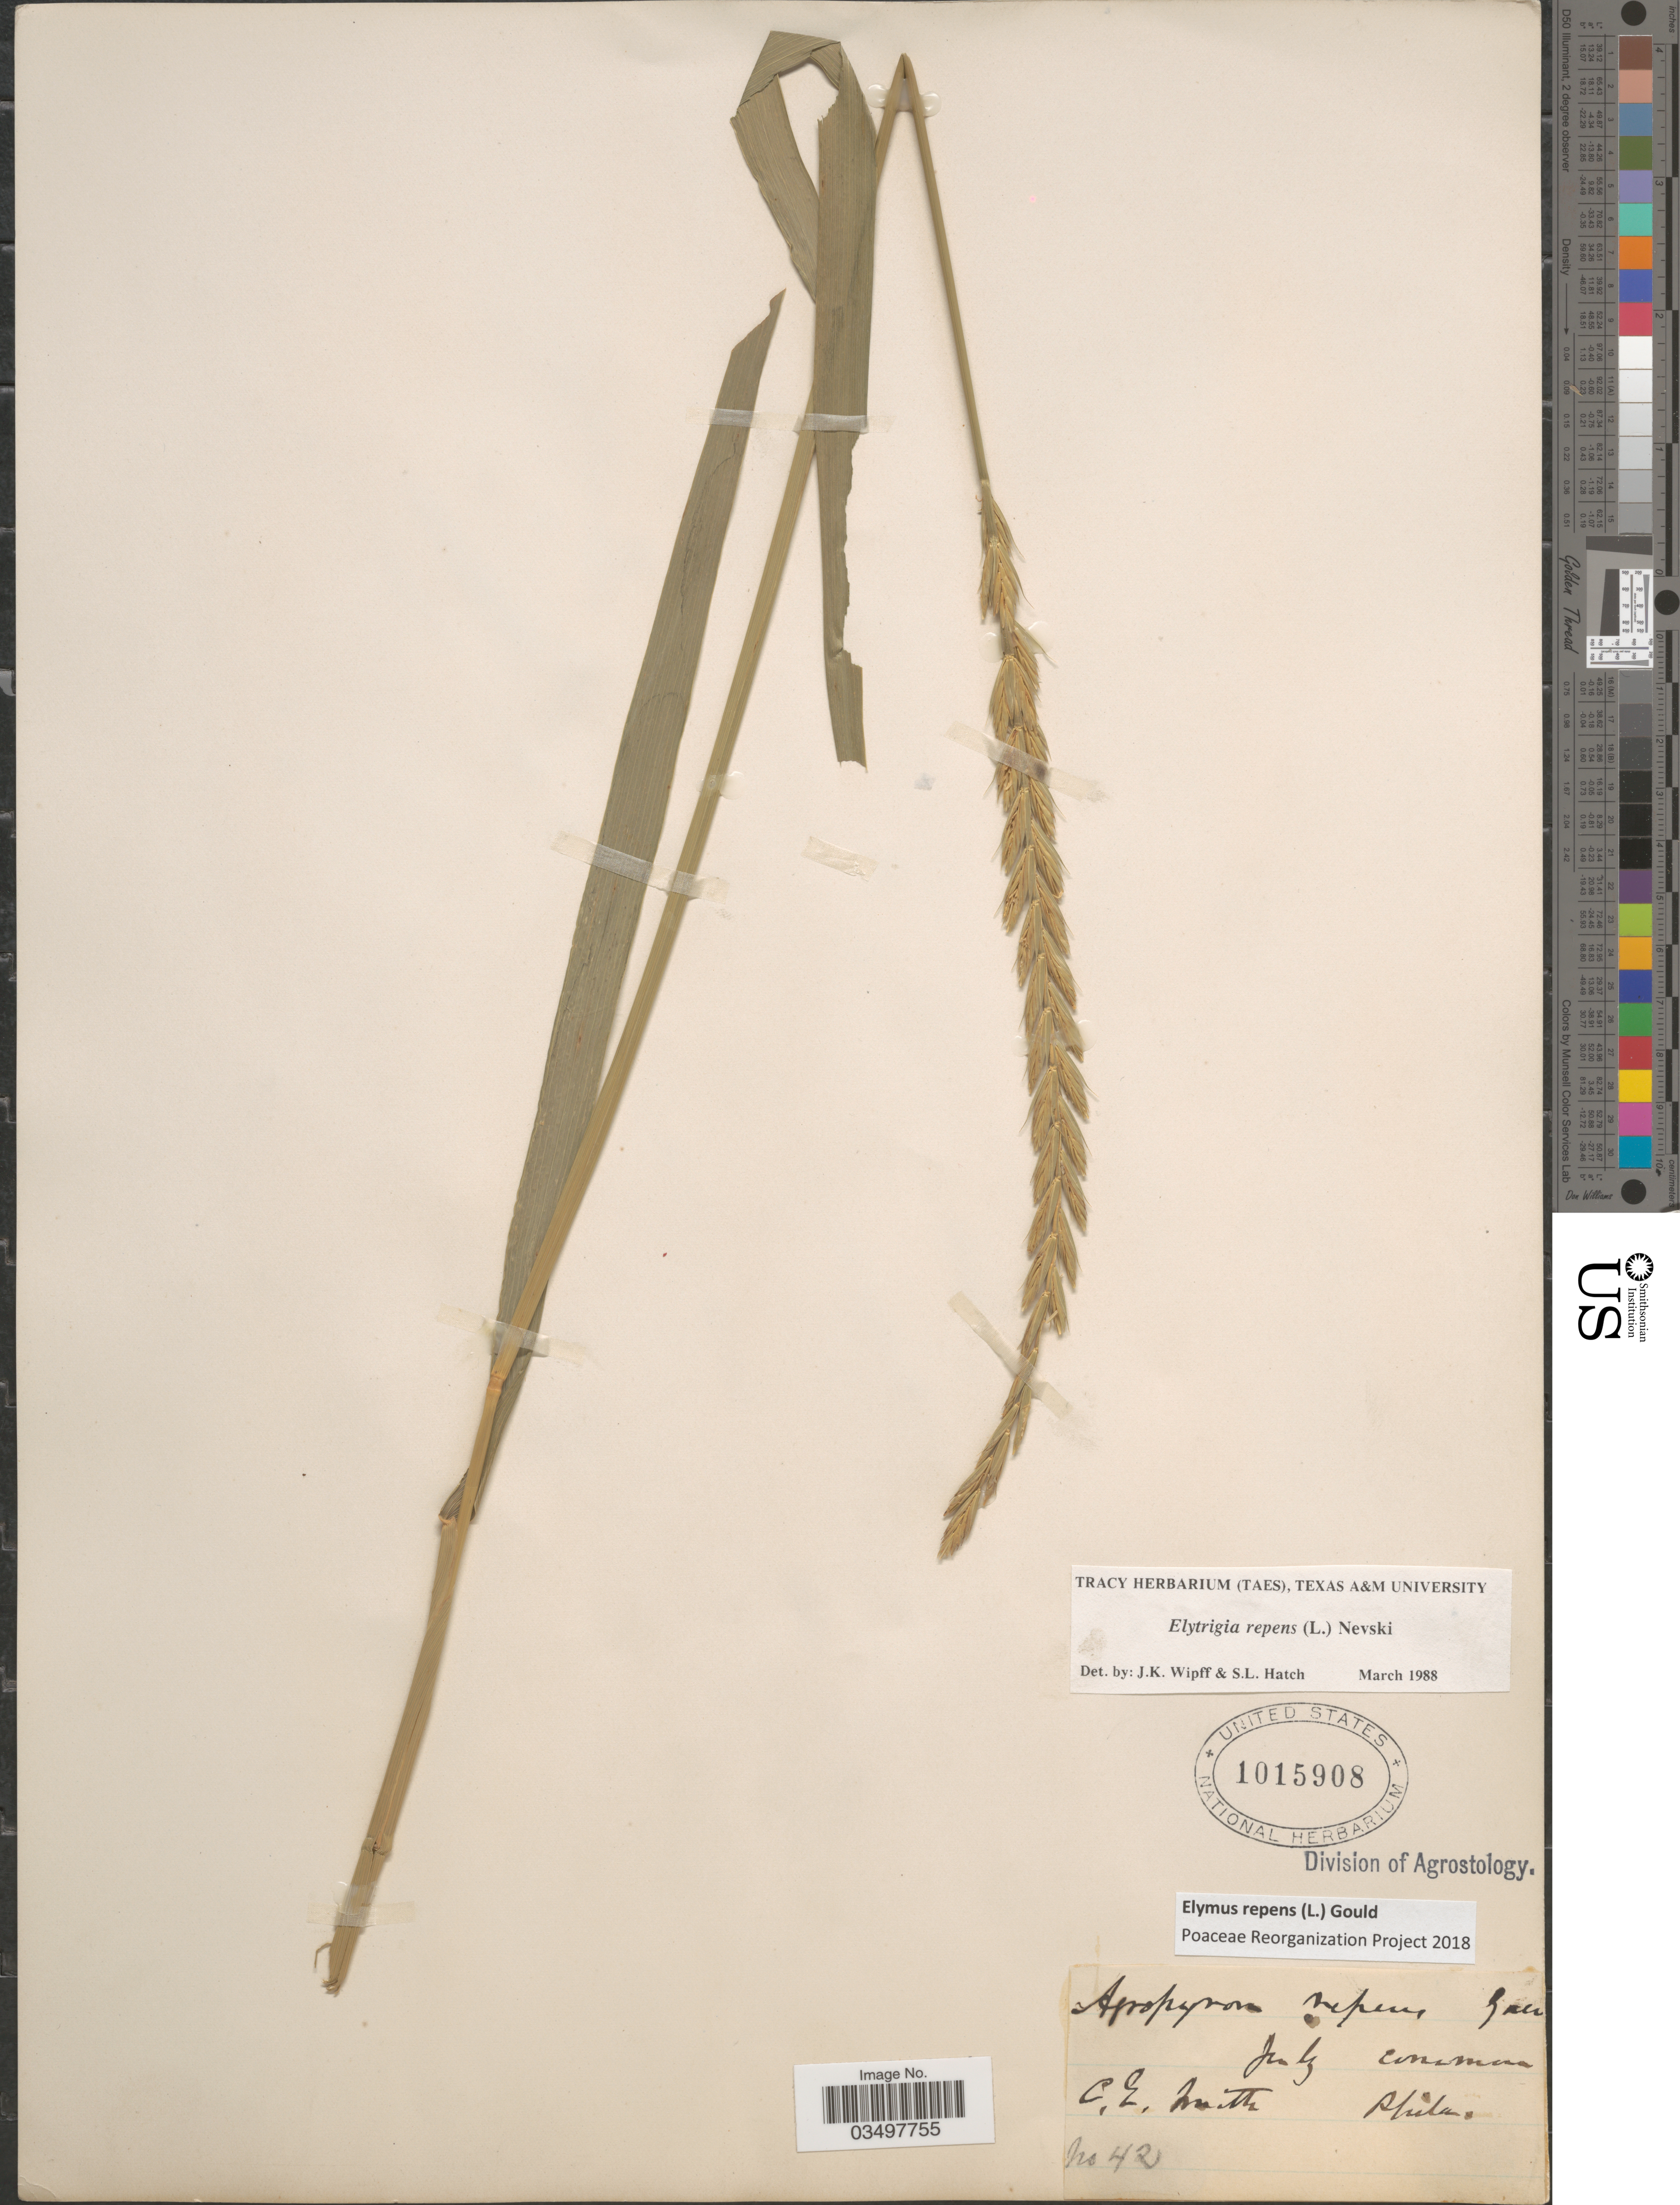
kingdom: Plantae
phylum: Tracheophyta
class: Liliopsida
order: Poales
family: Poaceae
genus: Elymus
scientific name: Elymus repens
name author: (L.) Gould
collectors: C. E. Smith Jr.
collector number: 42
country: United States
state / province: Pennsylvania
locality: Phila.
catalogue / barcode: US 1015908